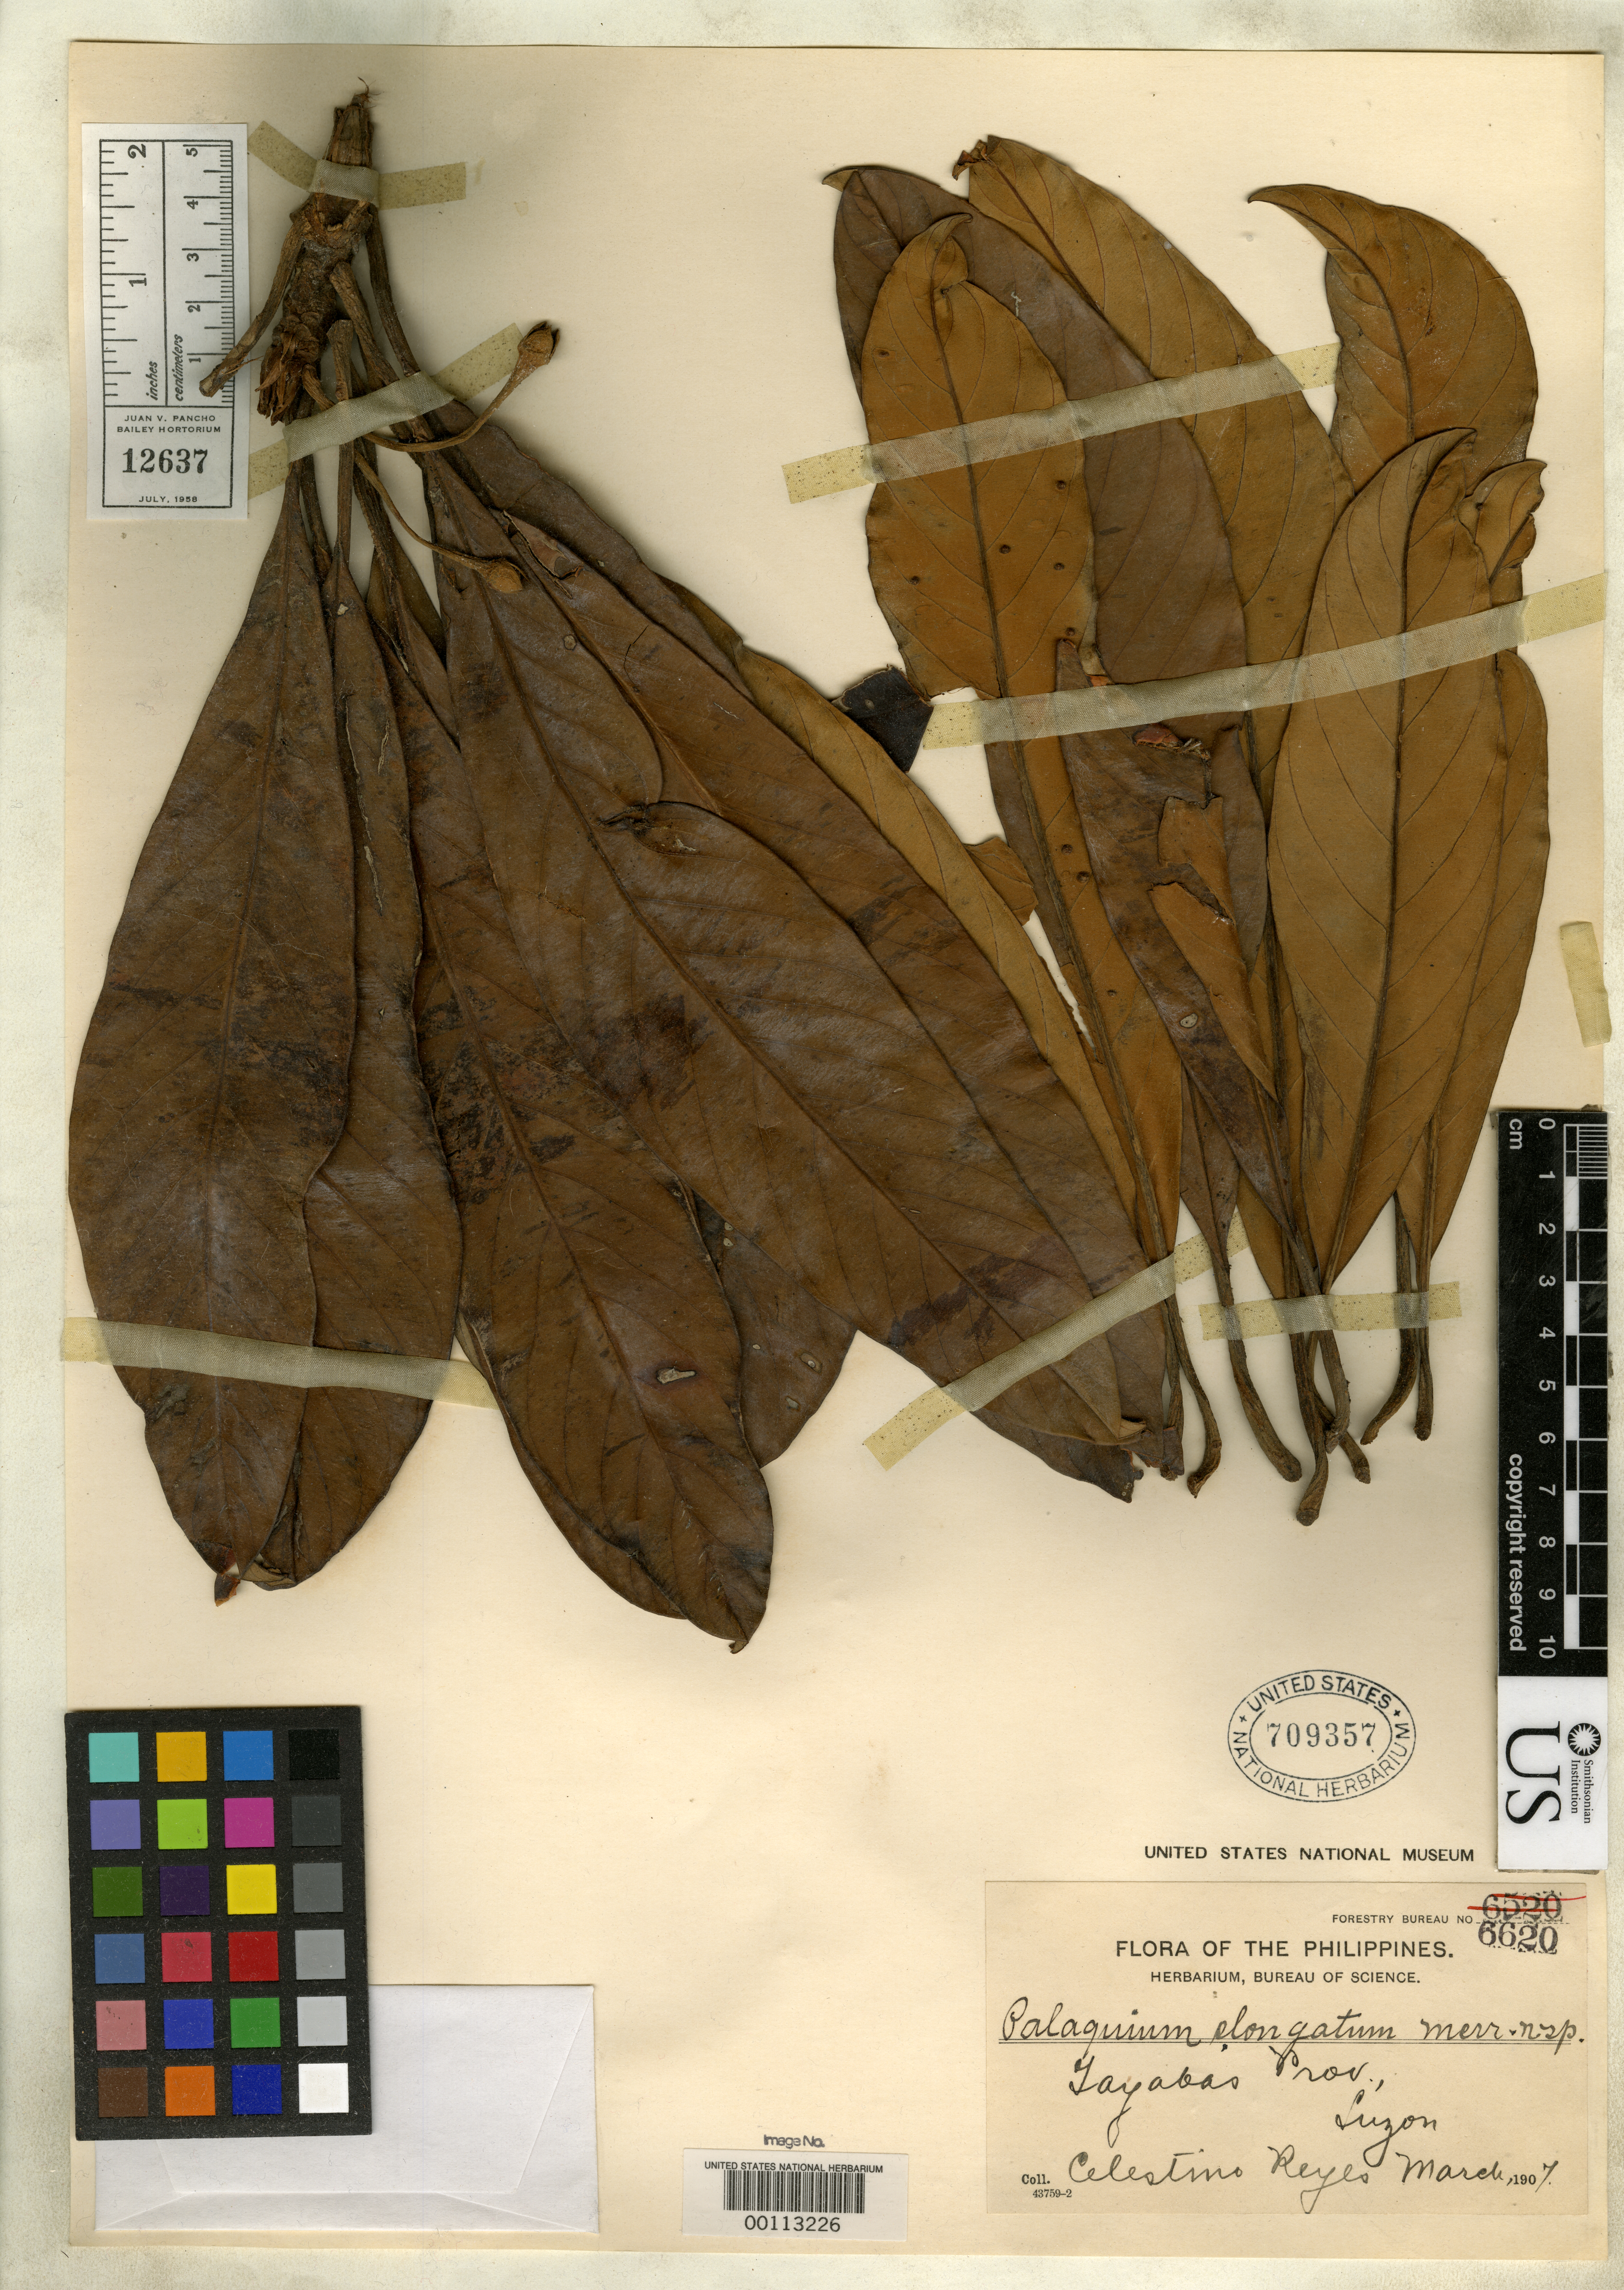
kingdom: Plantae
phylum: Tracheophyta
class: Magnoliopsida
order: Ericales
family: Sapotaceae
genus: Palaquium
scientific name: Palaquium elongatum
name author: Merr.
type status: Isotype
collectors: C. Reyes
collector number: For. Bur. 6620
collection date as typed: Mar 1907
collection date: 1907-03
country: Philippines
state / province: Calabarzon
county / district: Quezon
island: Luzon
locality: Mauban.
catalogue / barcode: US 709357